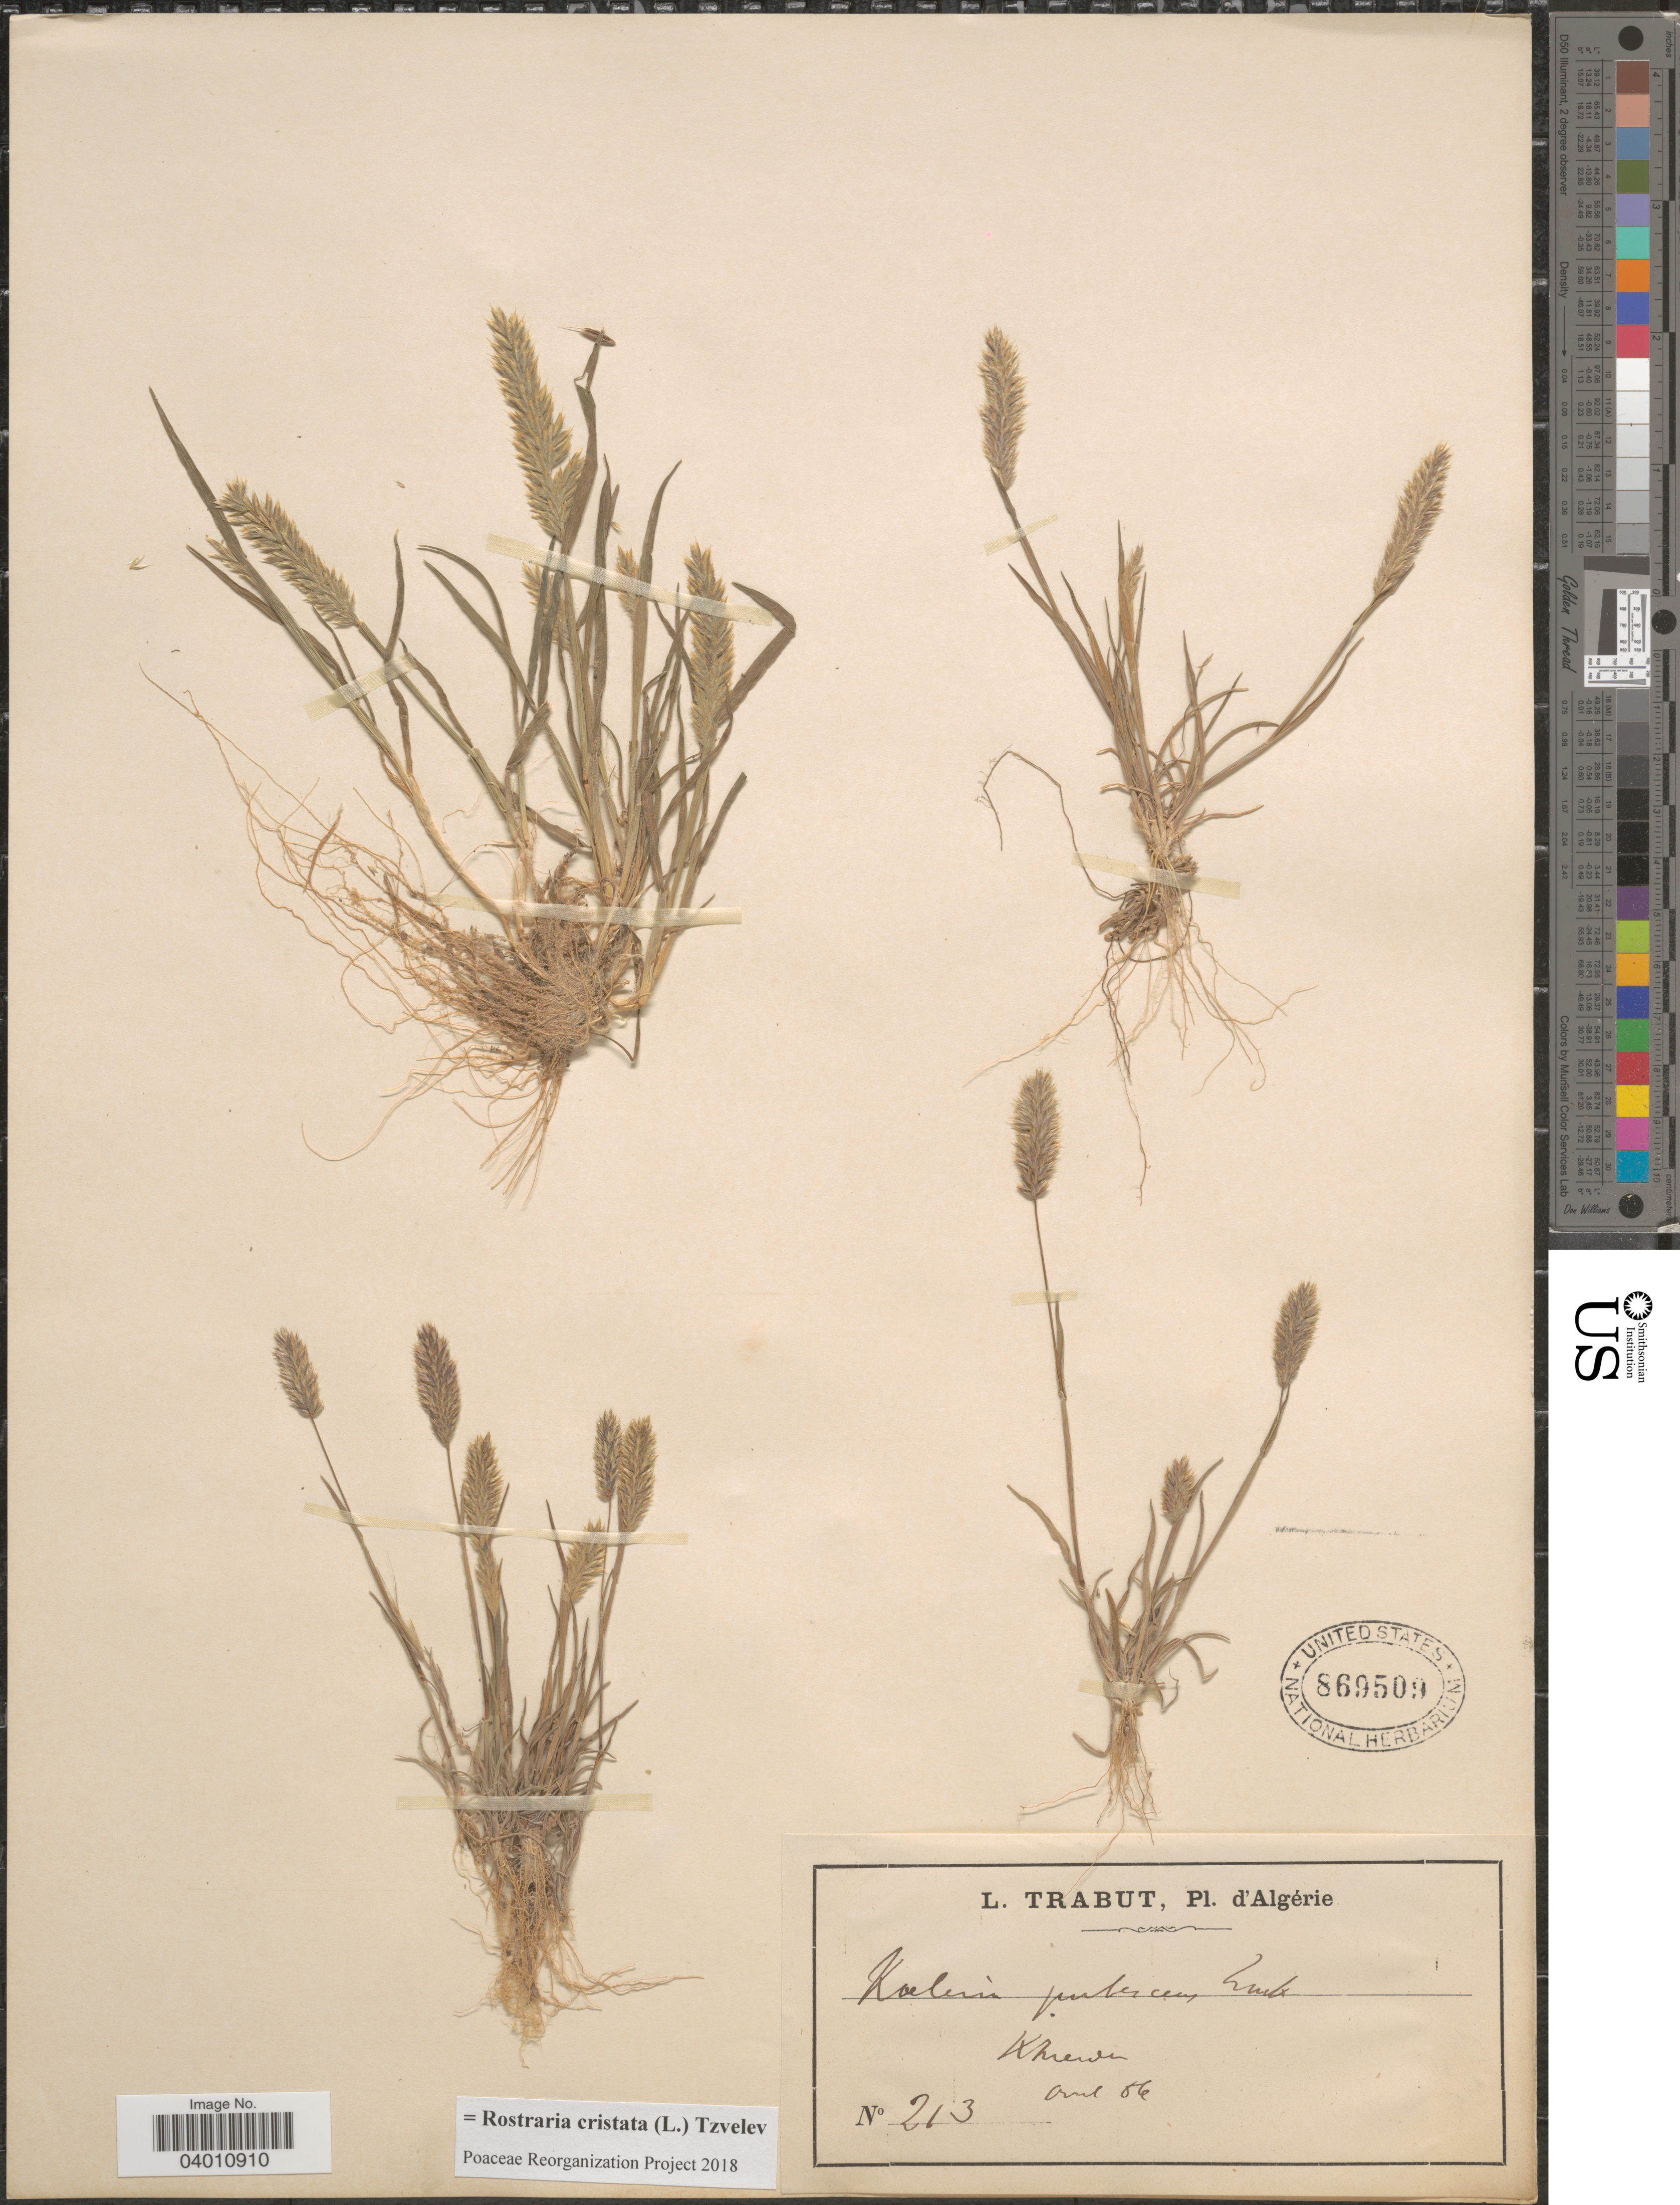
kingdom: Plantae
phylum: Tracheophyta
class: Liliopsida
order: Poales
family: Poaceae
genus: Rostraria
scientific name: Rostraria cristata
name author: (L.) Tzvelev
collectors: L. Trabut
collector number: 213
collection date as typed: Transcribed d/m/y: /8/86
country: Algeria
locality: D'Algérie. Khreider.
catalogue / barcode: US 869509